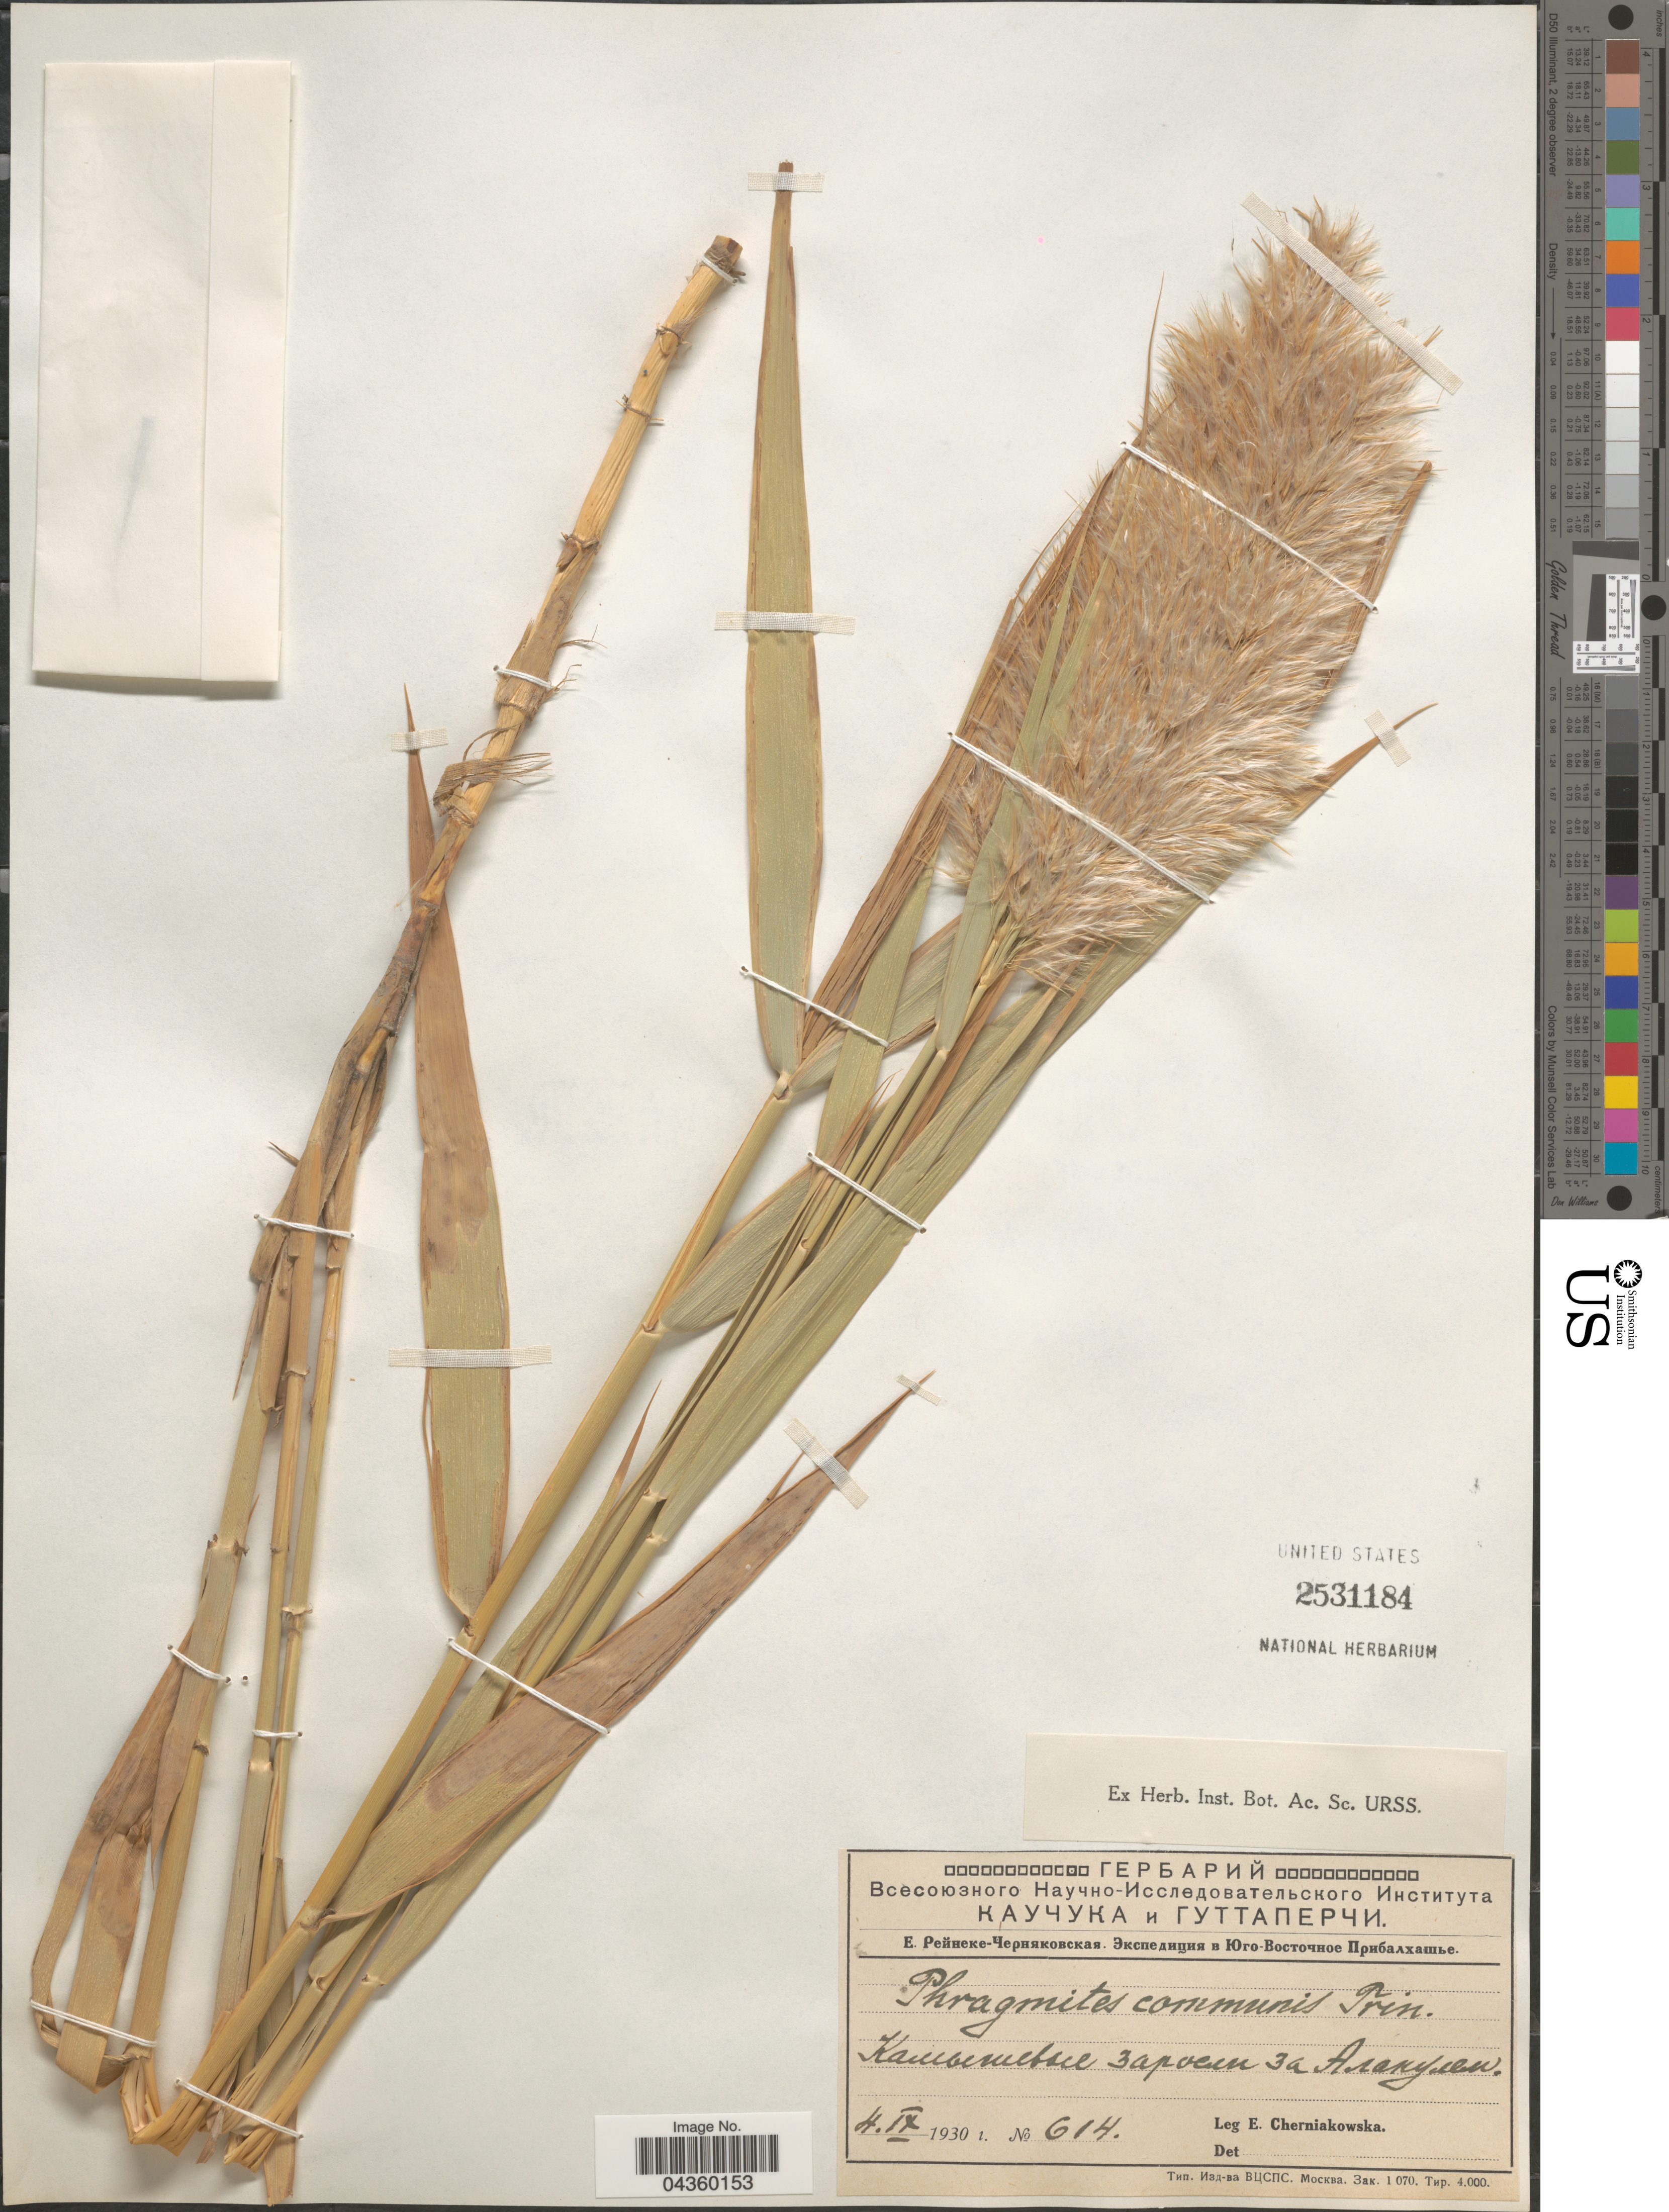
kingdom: Plantae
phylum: Tracheophyta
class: Liliopsida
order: Poales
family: Poaceae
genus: Phragmites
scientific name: Phragmites australis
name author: (Cav.) Trin. ex Steud.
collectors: E. Cherniakowska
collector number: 614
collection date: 1930-09-04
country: Kazakhstan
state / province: Almaty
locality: Alakul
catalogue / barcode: US 2531184